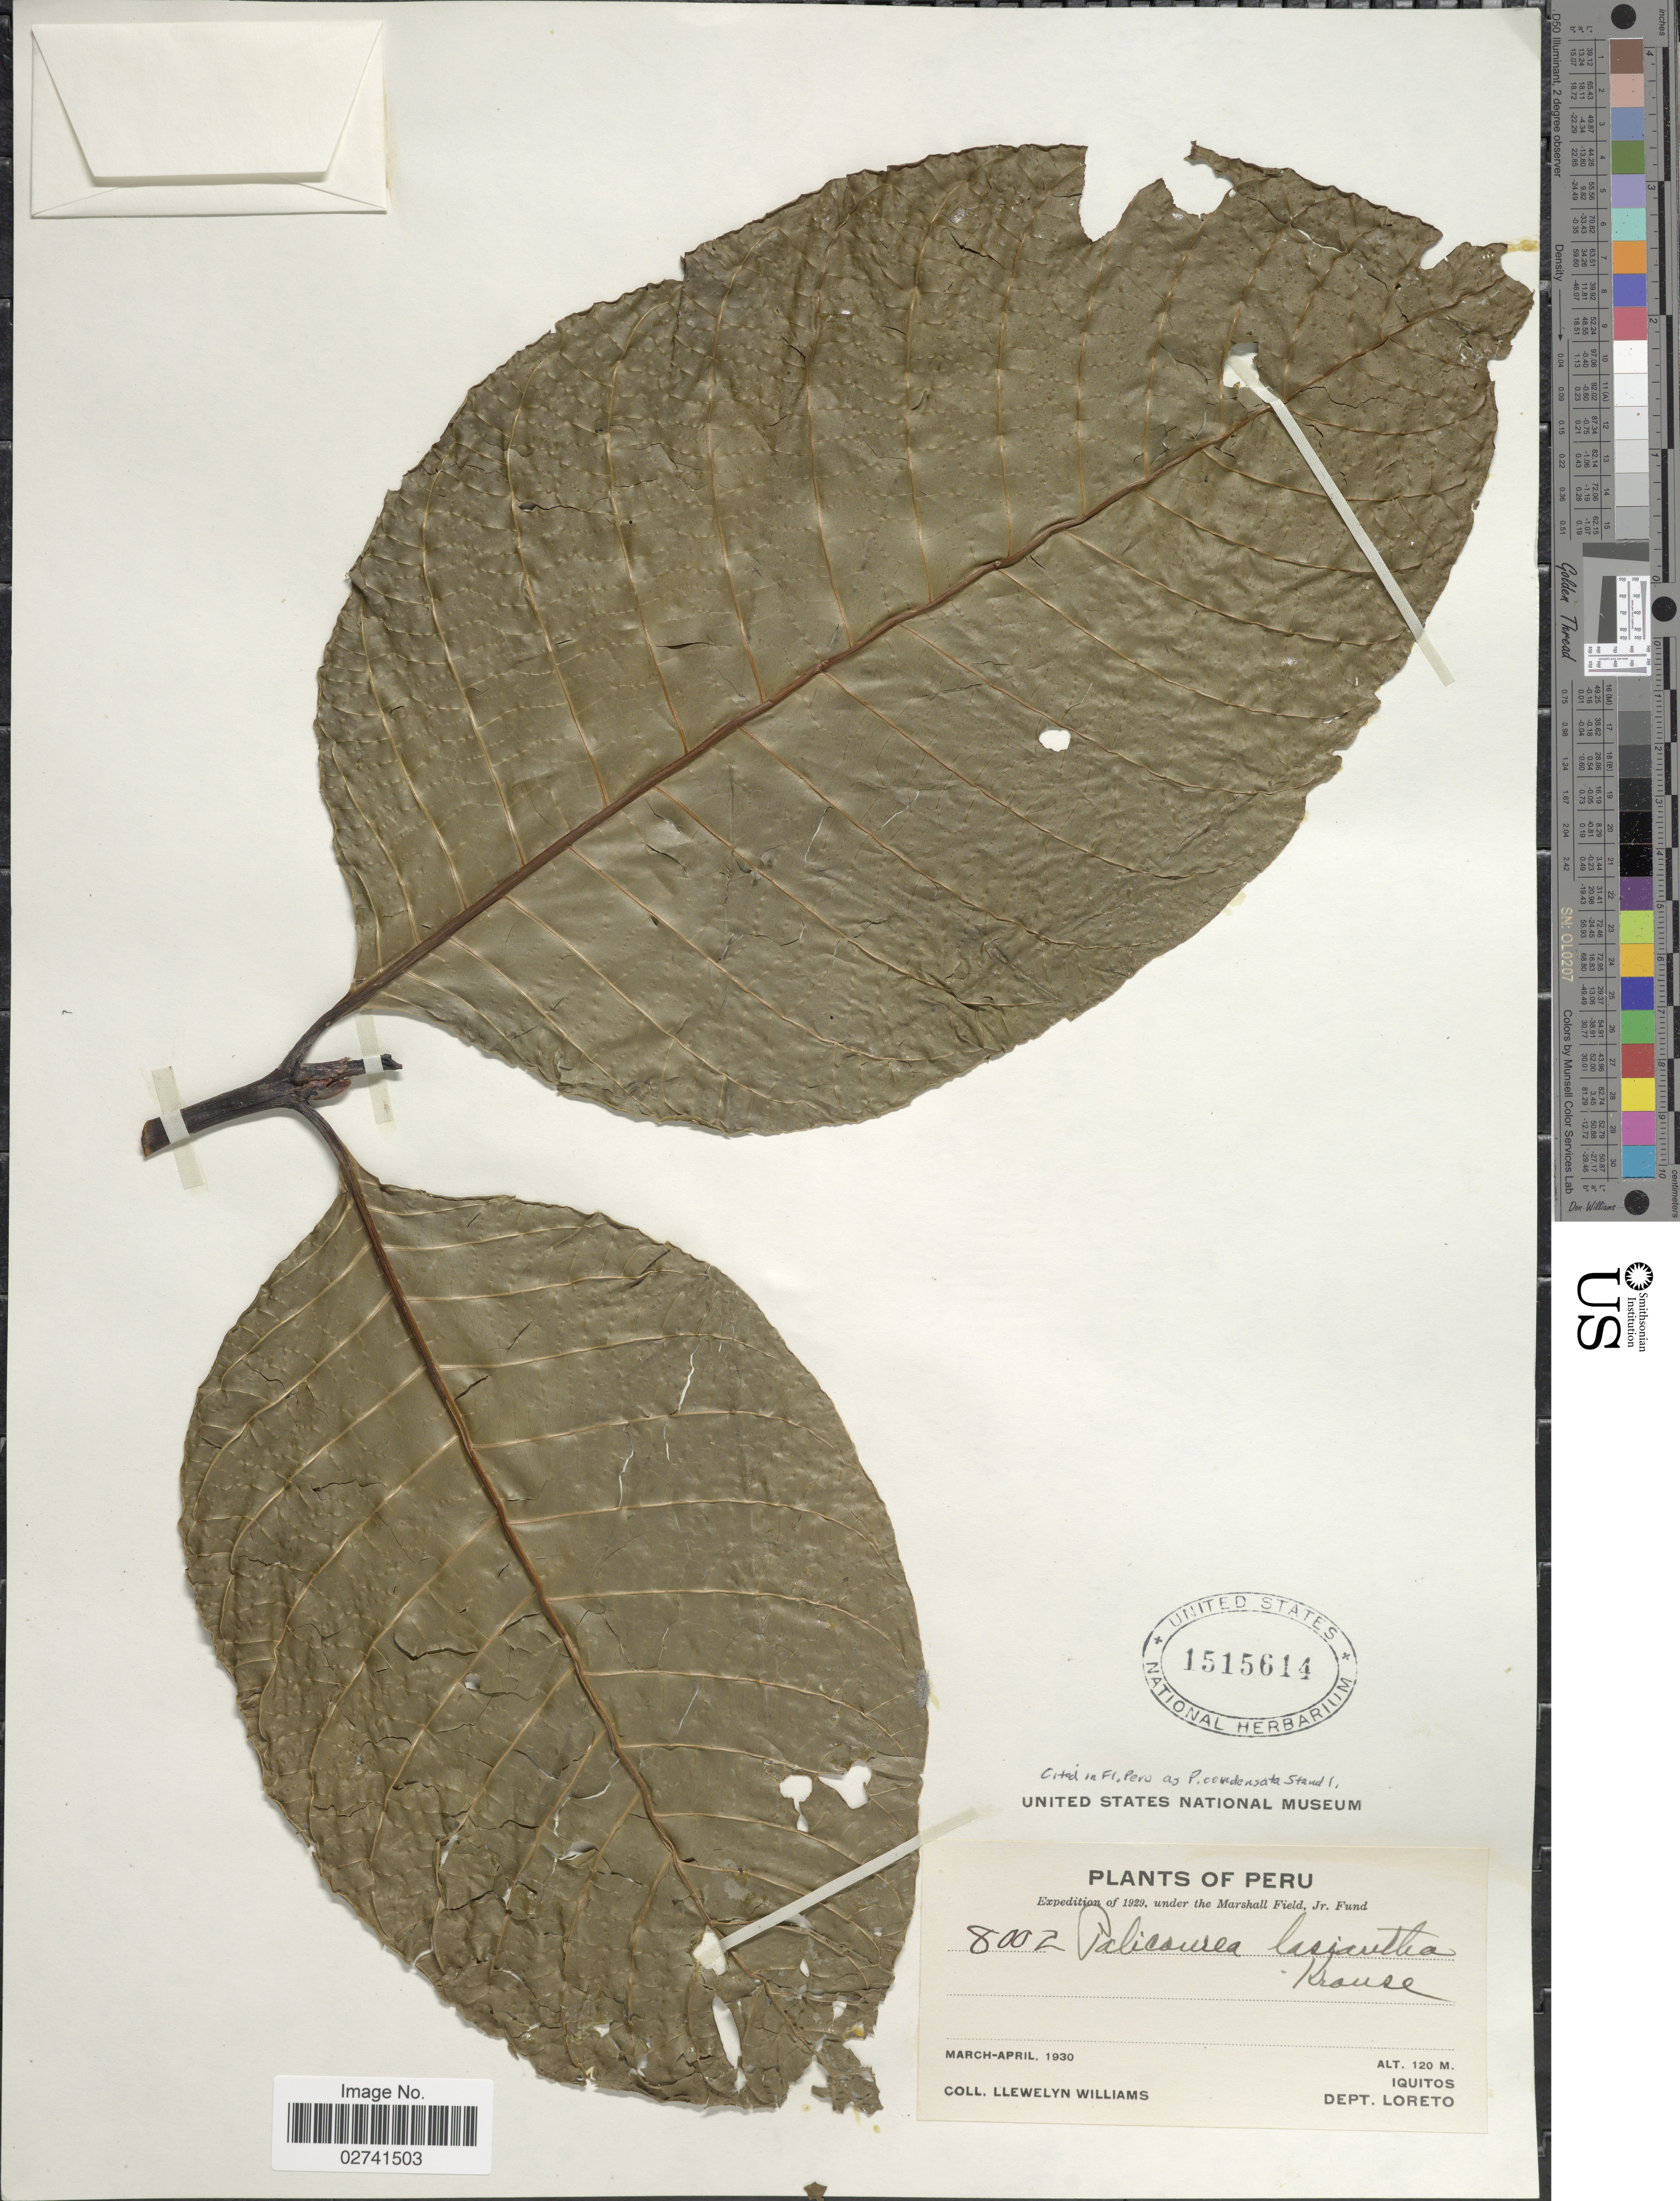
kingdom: Plantae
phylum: Tracheophyta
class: Magnoliopsida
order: Gentianales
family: Rubiaceae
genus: Palicourea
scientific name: Palicourea lasiantha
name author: Krause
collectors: Ll. Williams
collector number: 8002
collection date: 1930-03/1930-04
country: Peru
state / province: Loreto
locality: Iquitos, Dept. Loreto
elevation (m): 120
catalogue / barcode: US 1515614